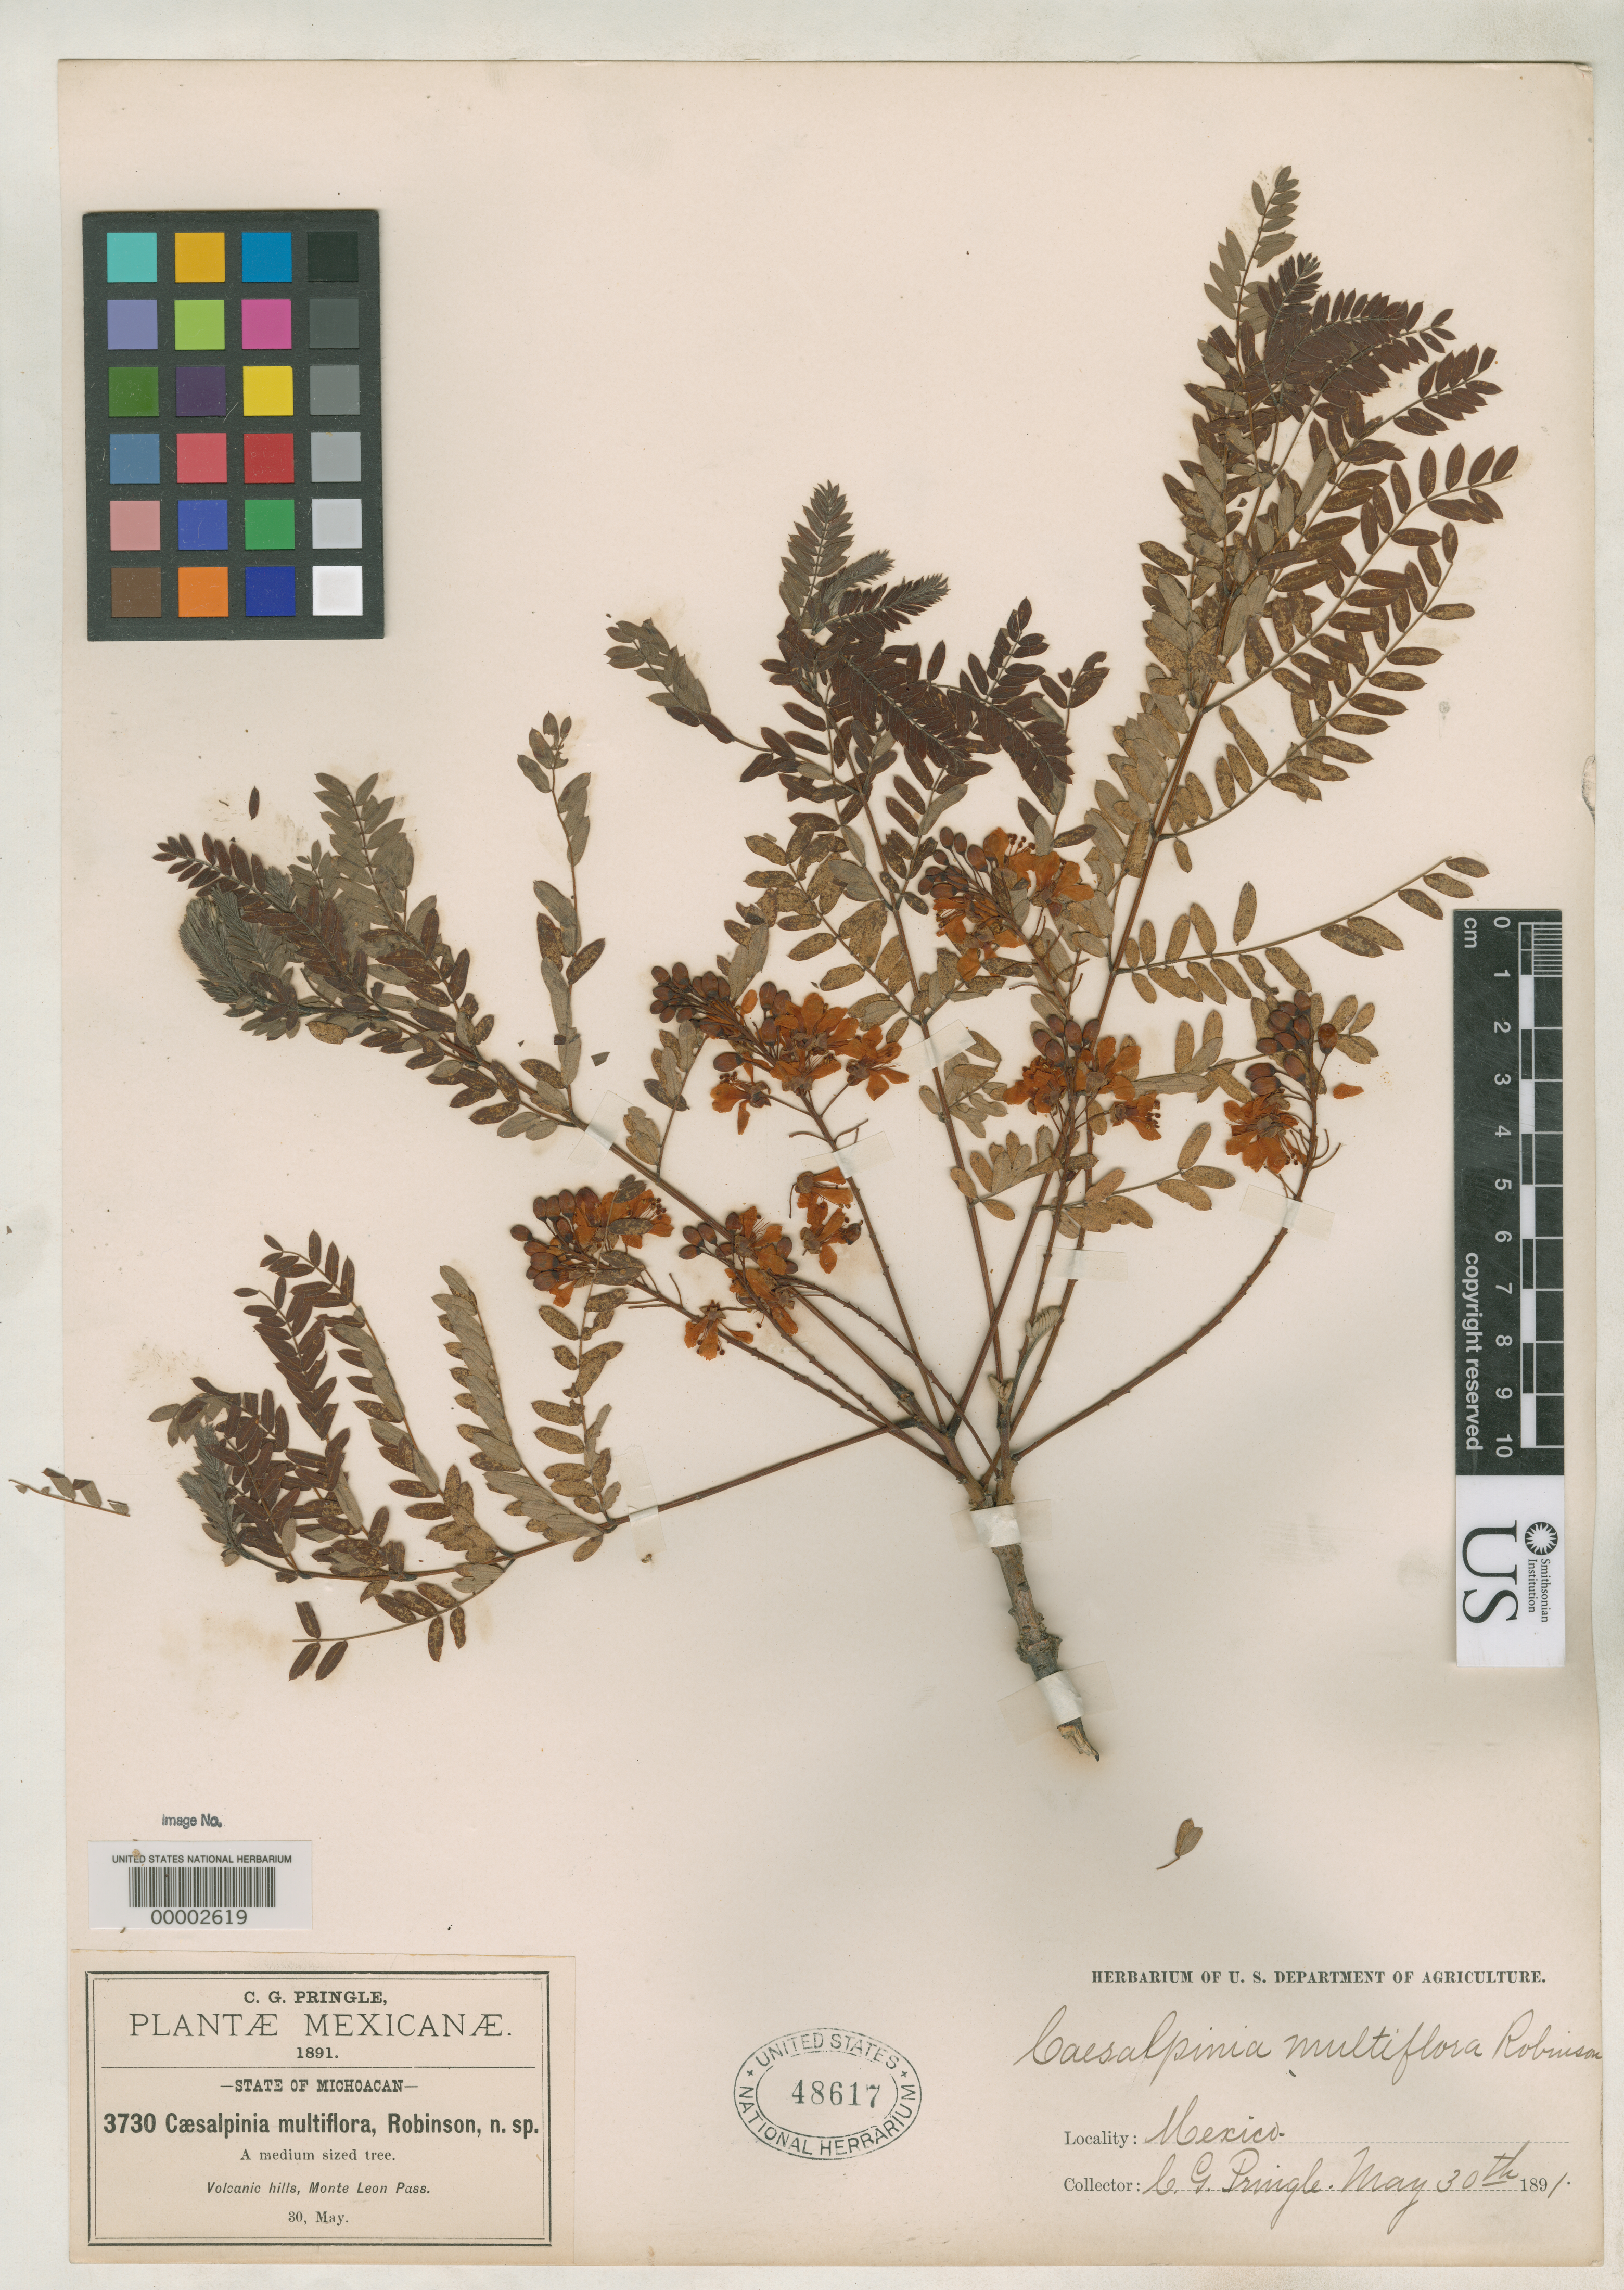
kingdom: Plantae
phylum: Tracheophyta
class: Magnoliopsida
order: Fabales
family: Fabaceae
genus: Caesalpinia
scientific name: Caesalpinia multiflora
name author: B.L. Rob.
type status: Isotype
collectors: C. G. Pringle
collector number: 3730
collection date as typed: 30 May 1891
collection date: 1891-05-30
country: Mexico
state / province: Michoacán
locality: Monte Leon Pass.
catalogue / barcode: US 48617